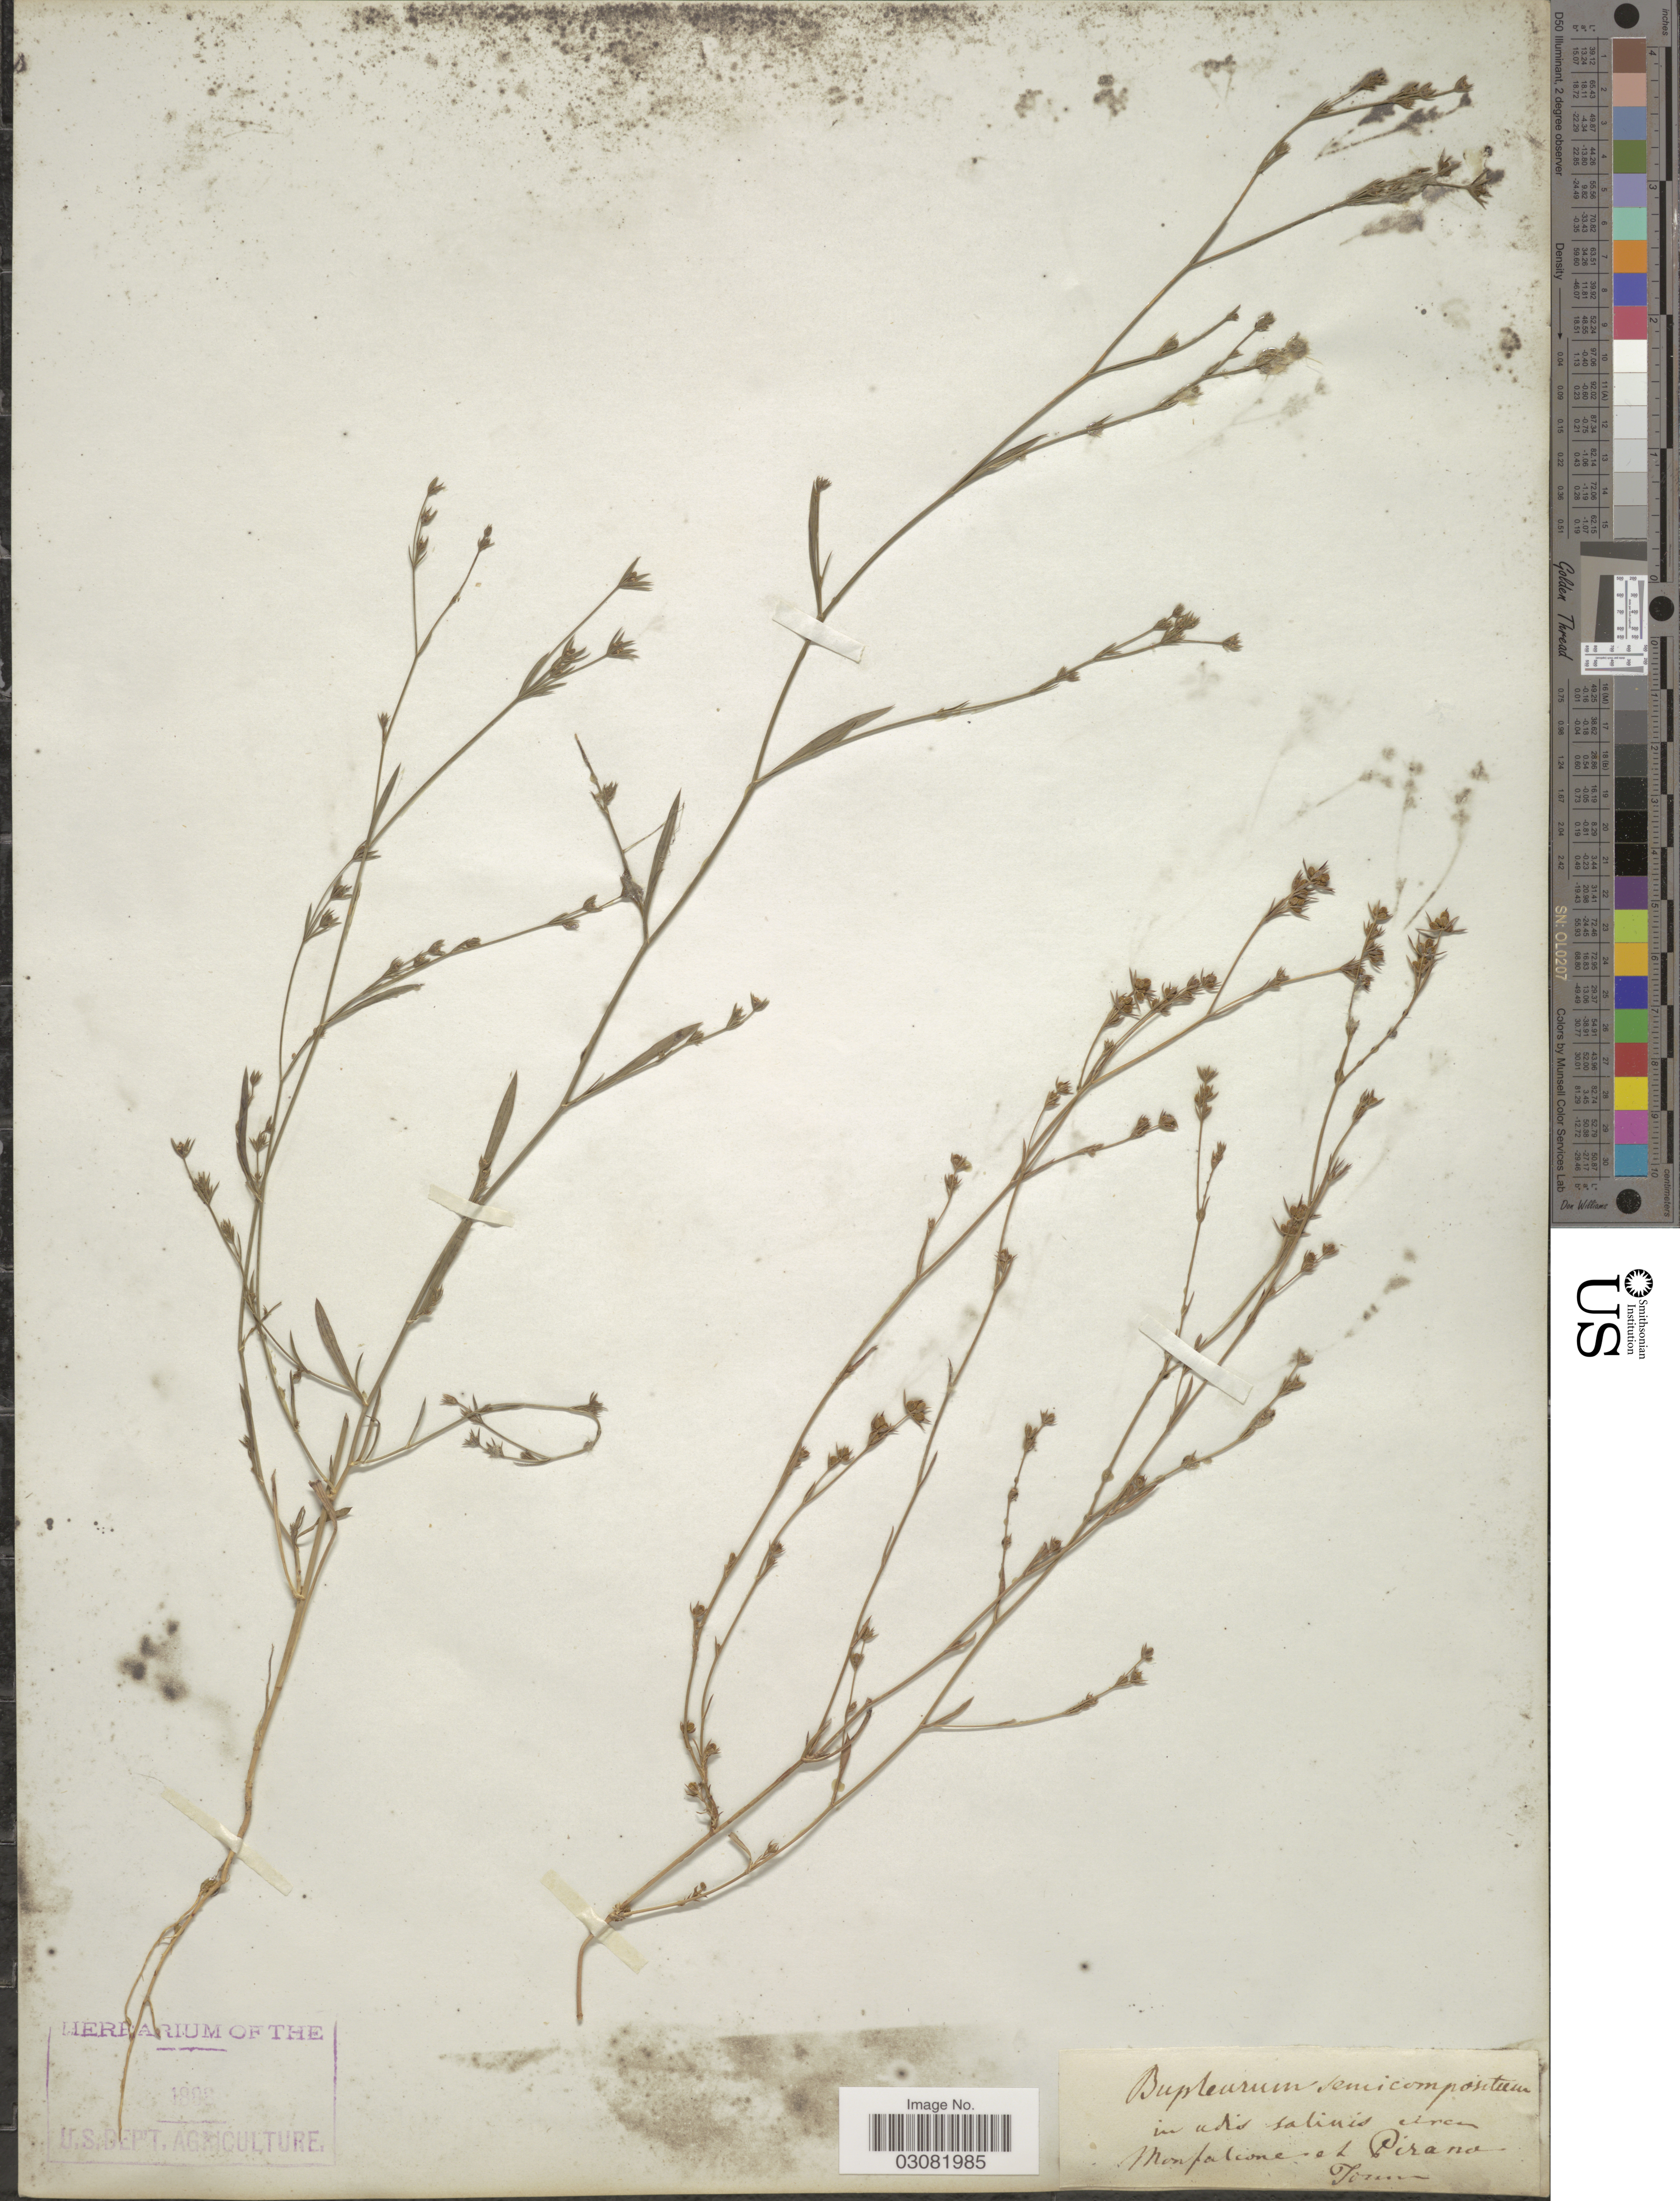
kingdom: Plantae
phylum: Tracheophyta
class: Magnoliopsida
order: Apiales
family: Apiaceae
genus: Bupleurum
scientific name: Bupleurum semicompositum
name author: L.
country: Italy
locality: Monfalcone et Pirana.